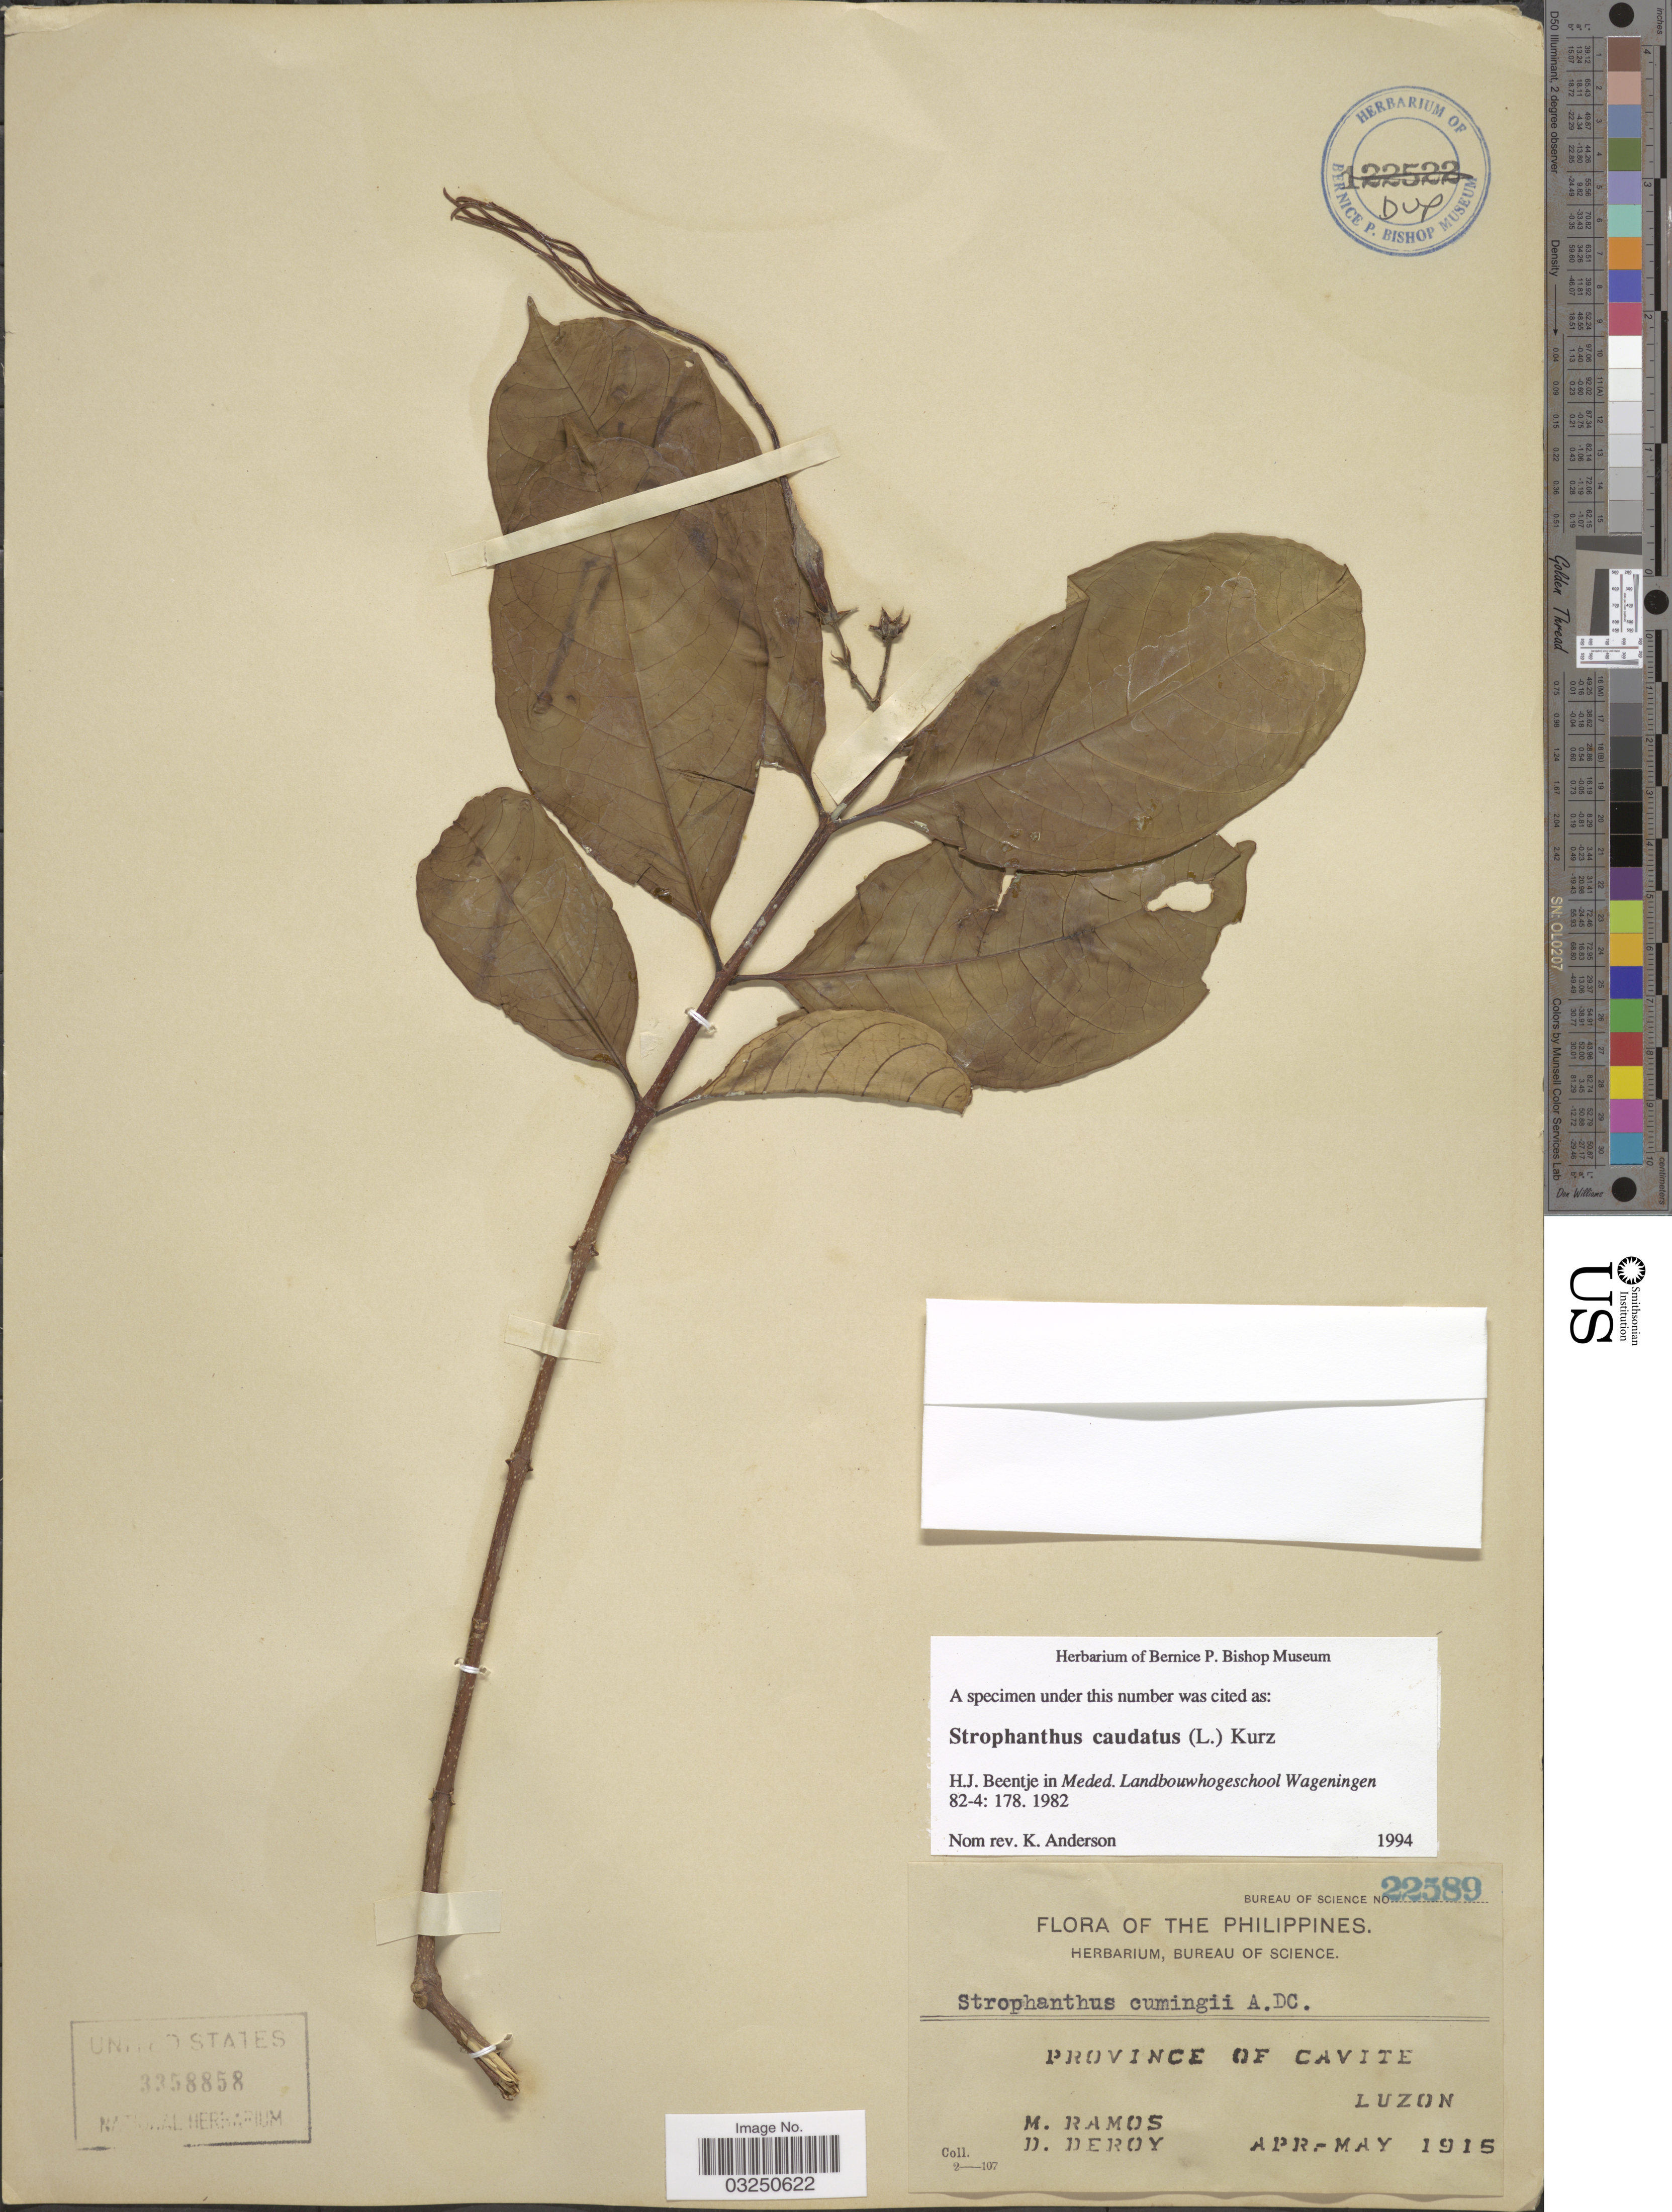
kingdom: Plantae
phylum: Tracheophyta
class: Magnoliopsida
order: Gentianales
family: Apocynaceae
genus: Strophanthus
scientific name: Strophanthus caudatus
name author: (L.) Kurz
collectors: M. Ramos & D. Deroy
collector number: Bureau of Science 22589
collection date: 1915-04/1915-05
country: Philippines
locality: Province of Cavite, Luzon.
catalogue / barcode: US 3358858